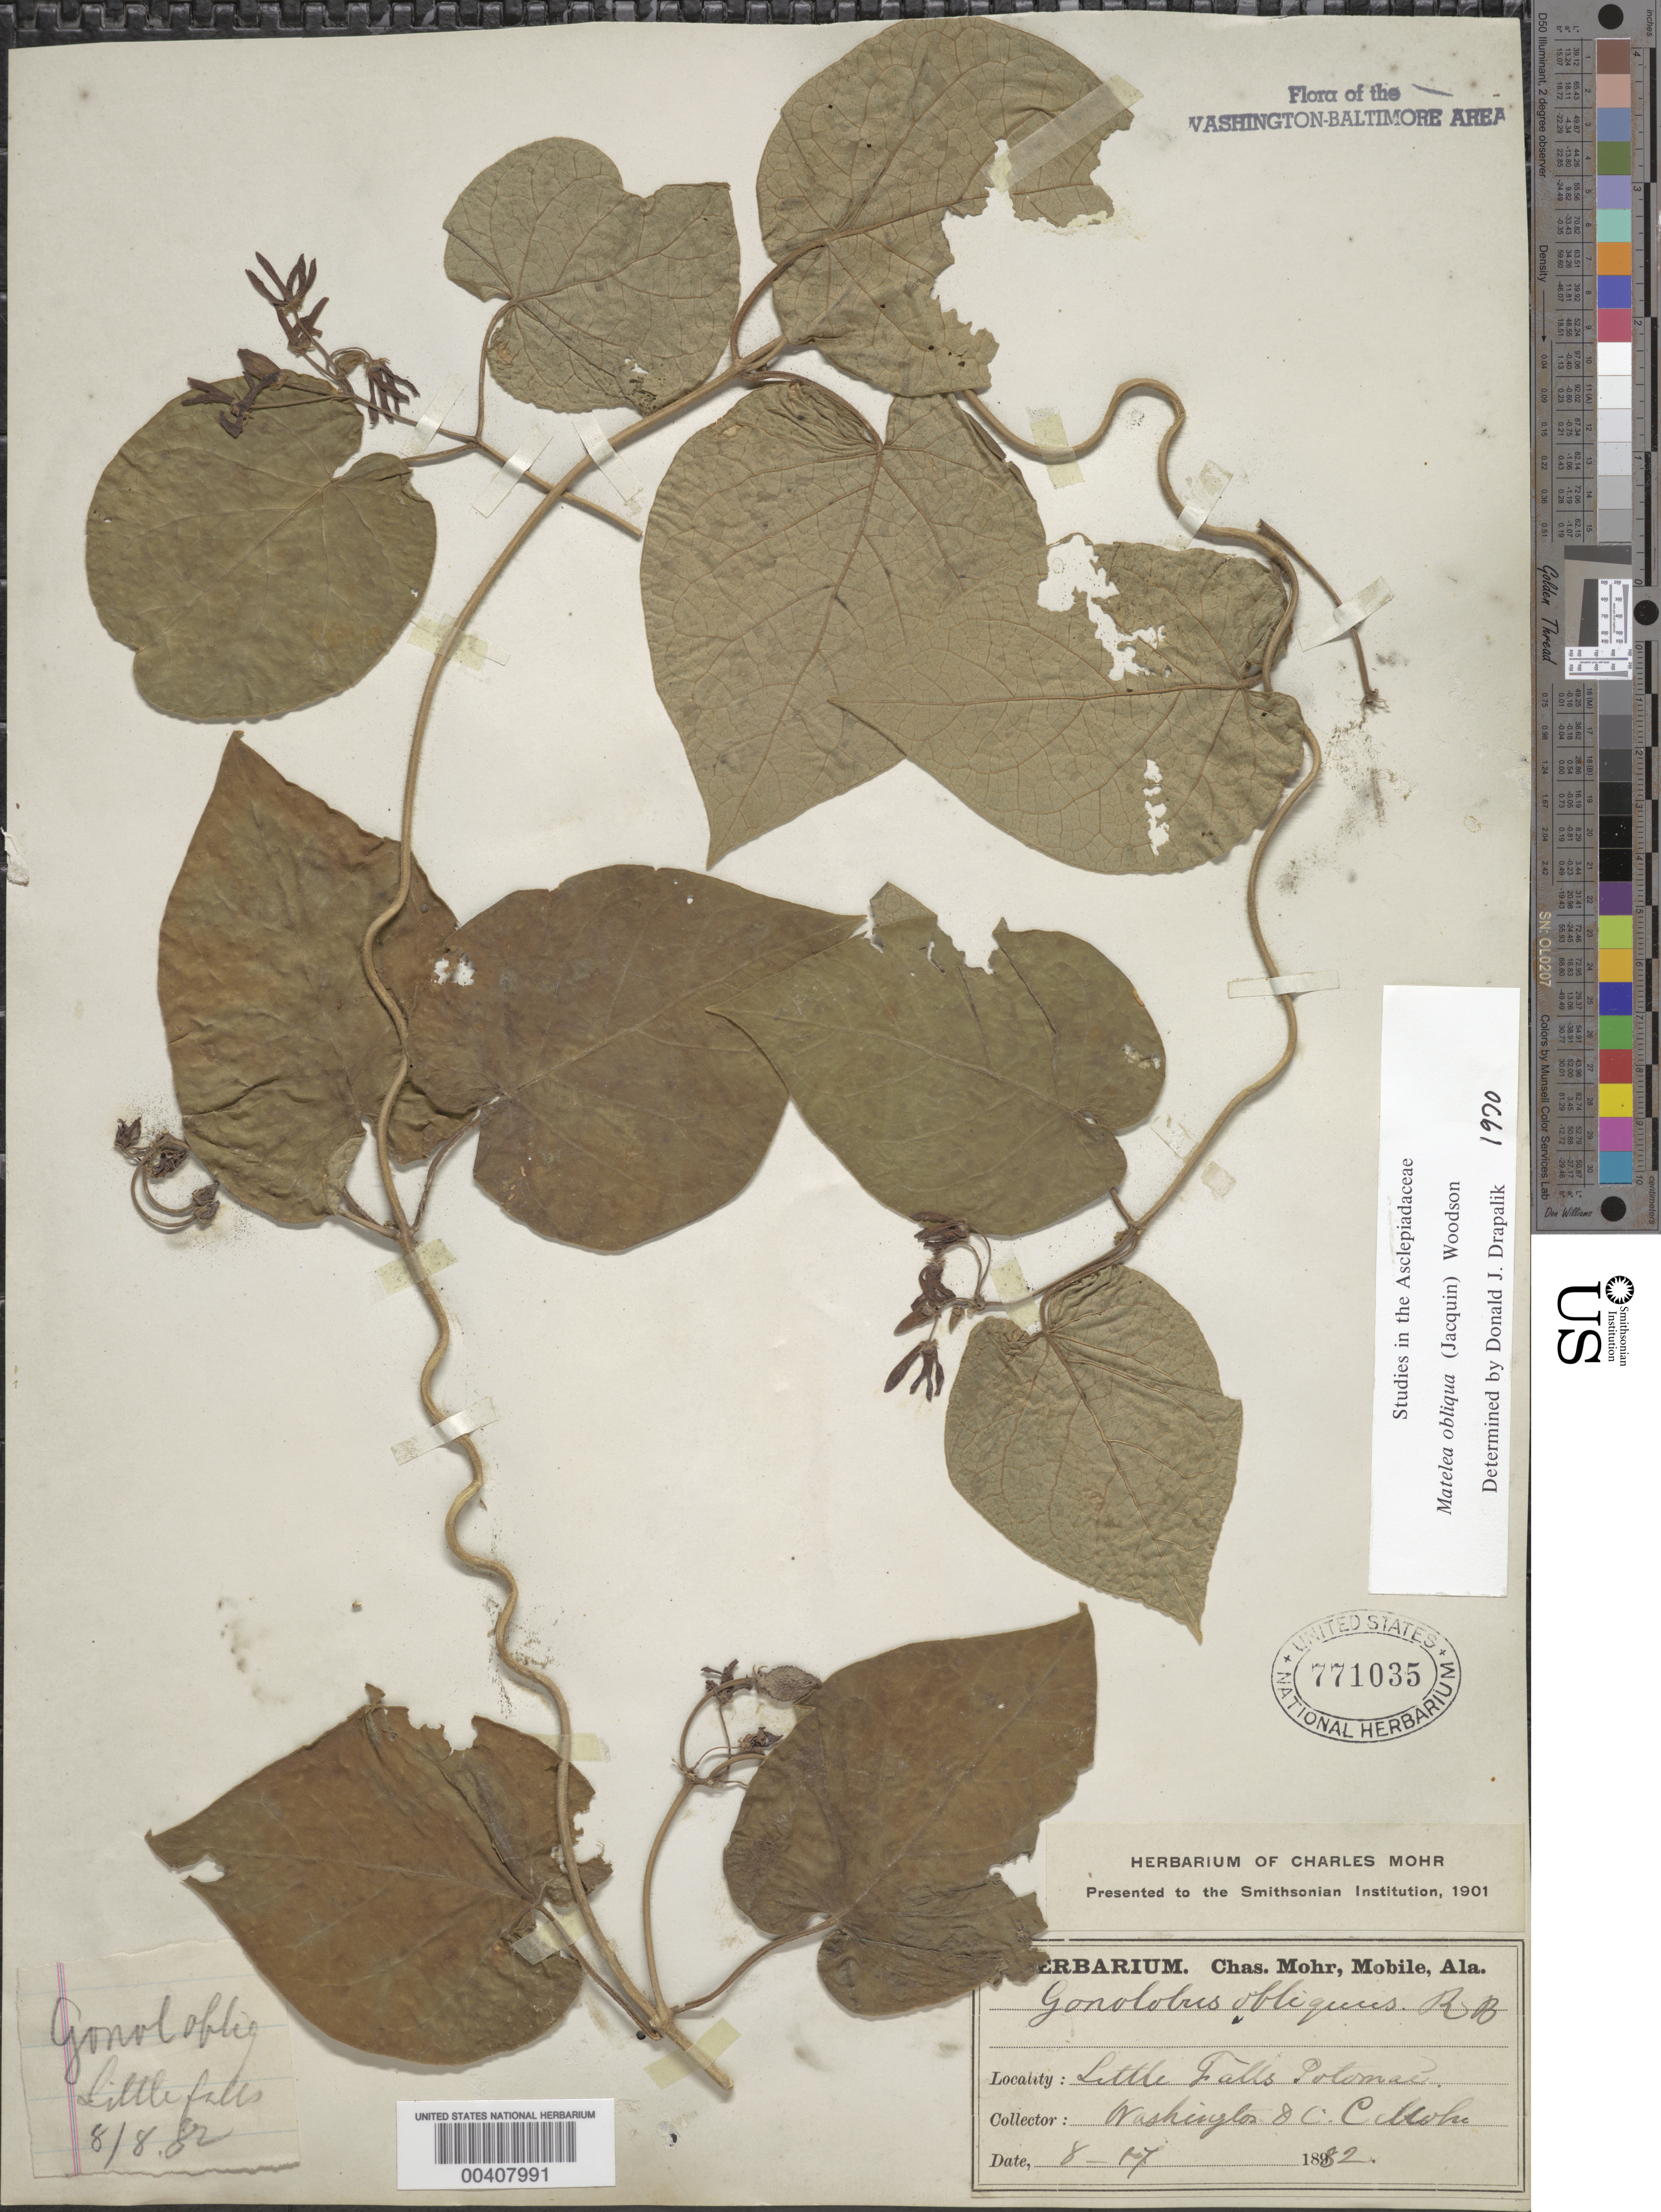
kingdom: Plantae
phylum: Tracheophyta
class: Magnoliopsida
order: Gentianales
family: Apocynaceae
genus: Matelea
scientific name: Matelea obliqua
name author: (Jacq.) Woodson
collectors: C. T. Mohr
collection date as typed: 17 Aug 1882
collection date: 1882-08-17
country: United States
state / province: District of Columbia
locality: Little Falls.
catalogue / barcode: US 771035